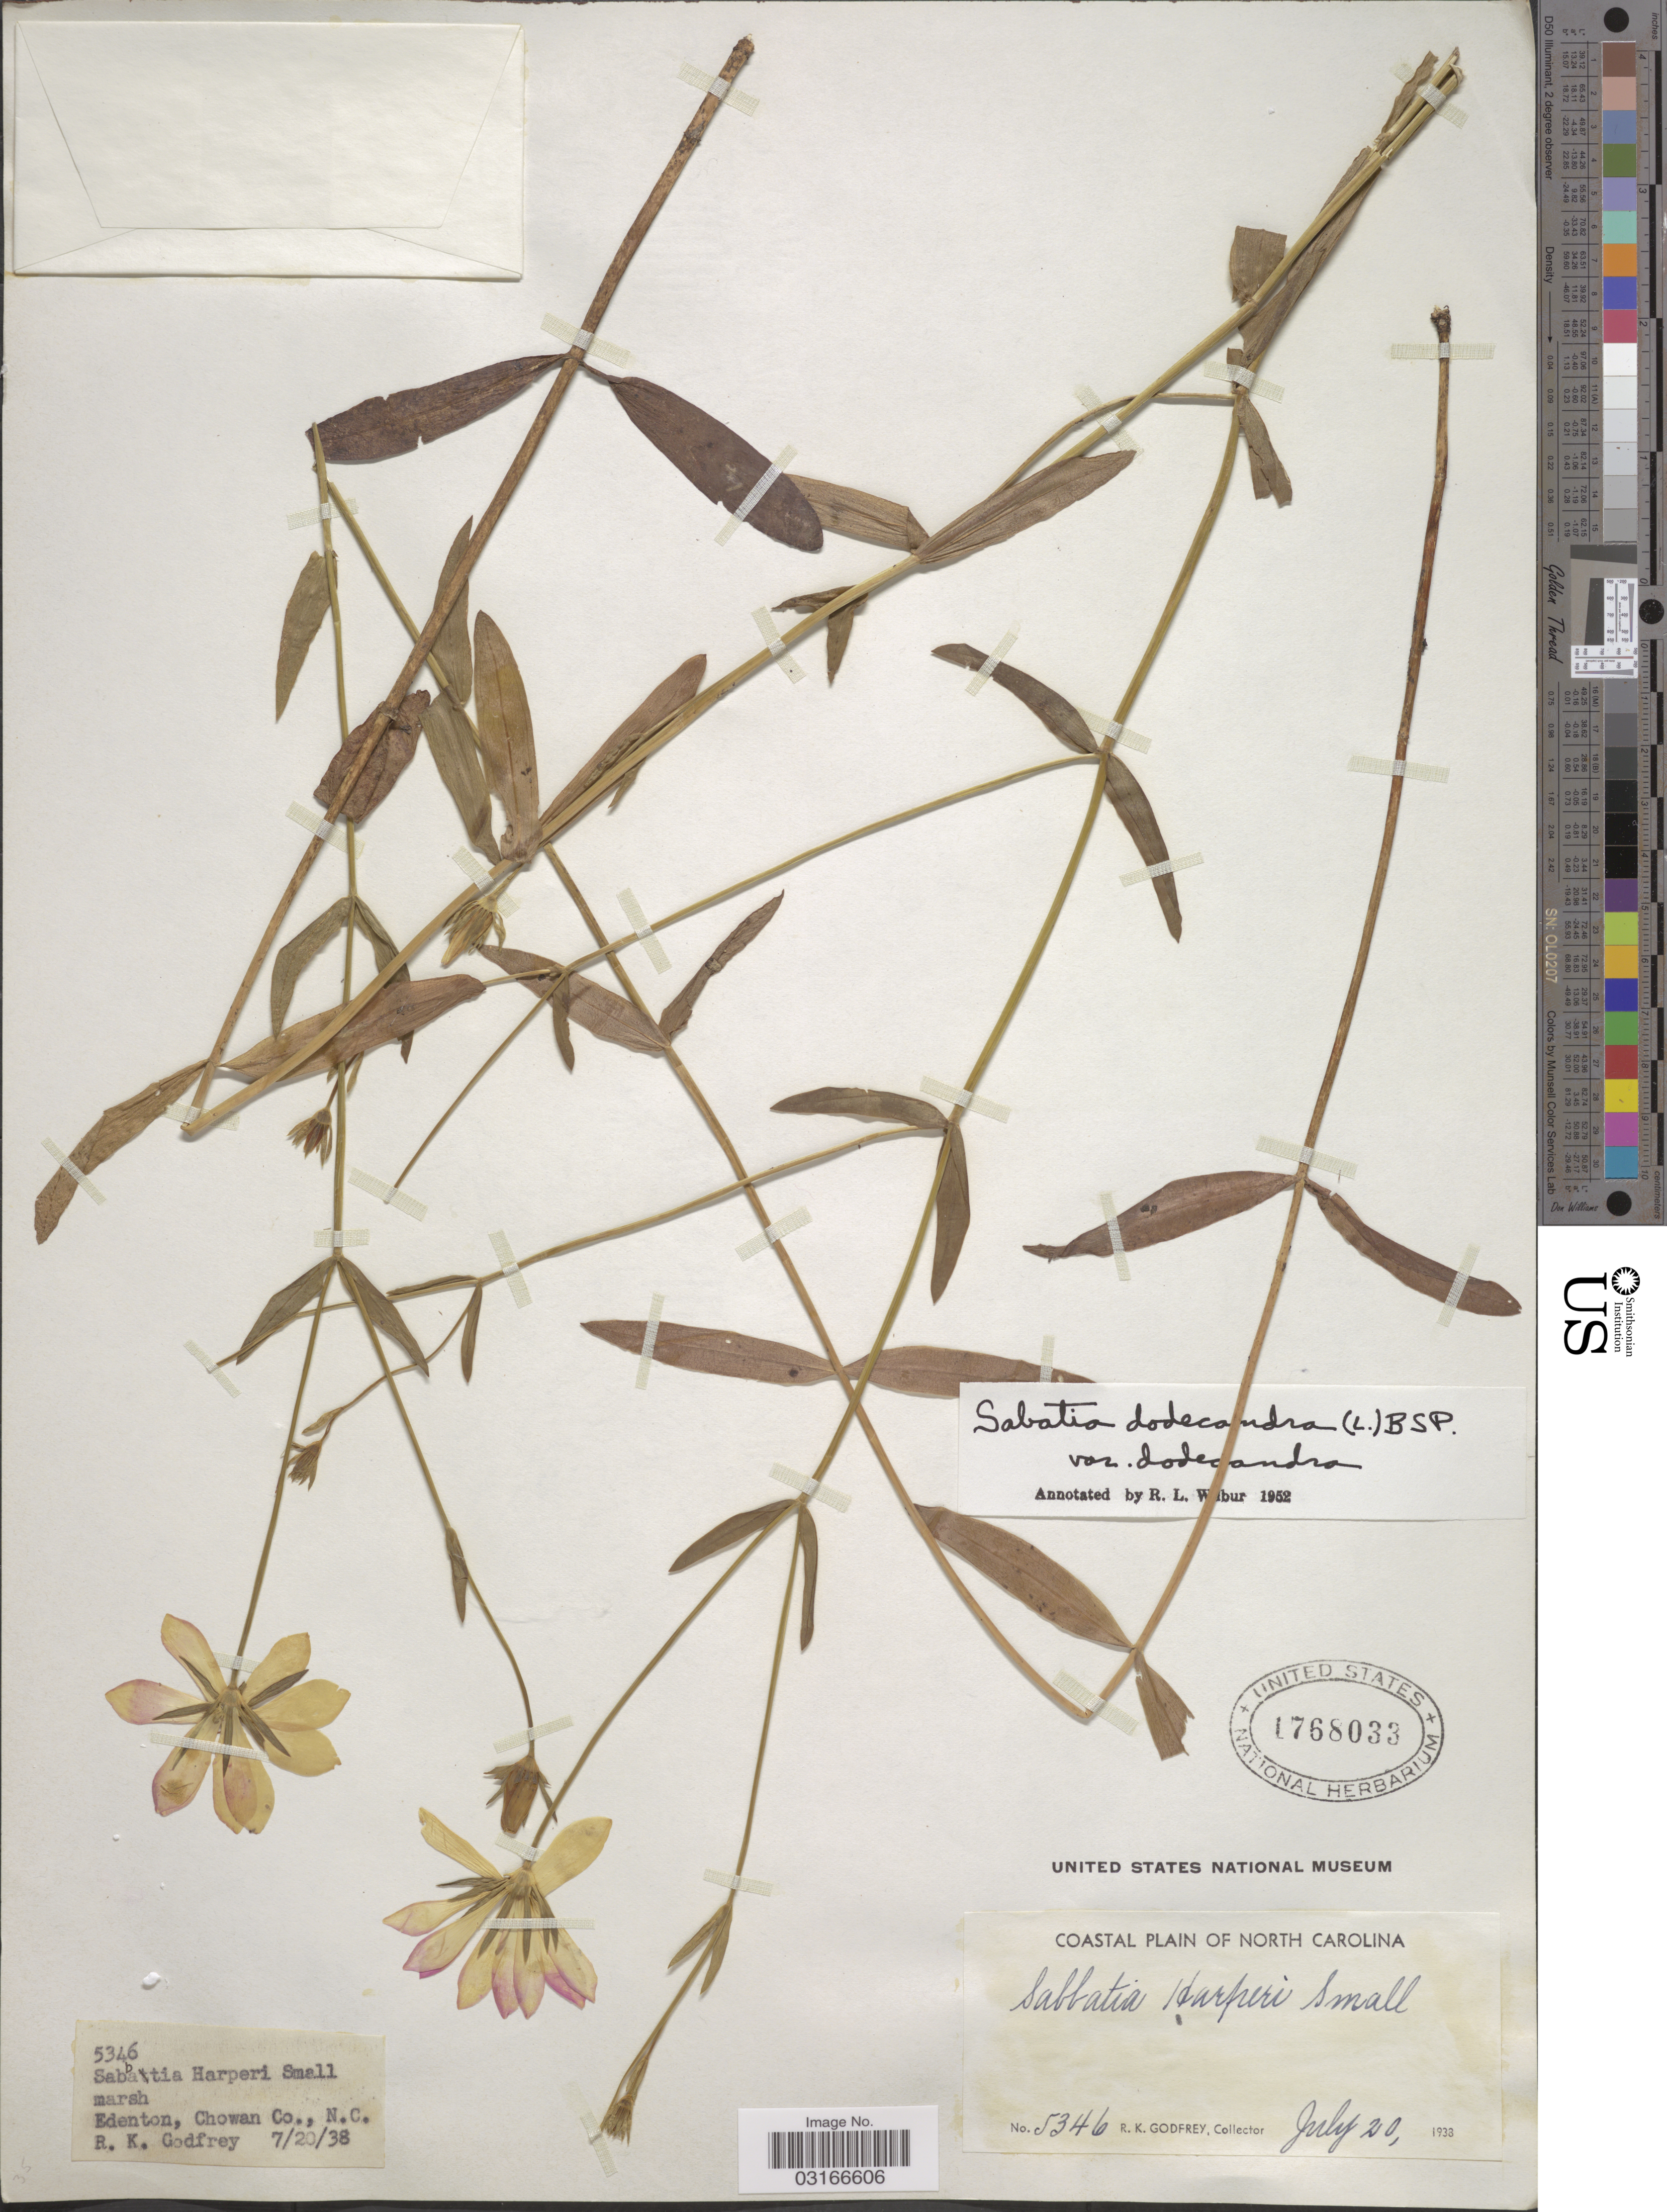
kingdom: Plantae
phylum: Tracheophyta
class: Magnoliopsida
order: Gentianales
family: Gentianaceae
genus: Sabatia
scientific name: Sabatia dodecandra var. dodecandra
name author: (L.) Britton et al.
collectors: R. K. Godfrey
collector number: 5346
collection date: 1938-07-20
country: United States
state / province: North Carolina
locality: Coastal Plain of North Carolina, Edenton, Chowan Co., N.C.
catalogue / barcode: US 1768033